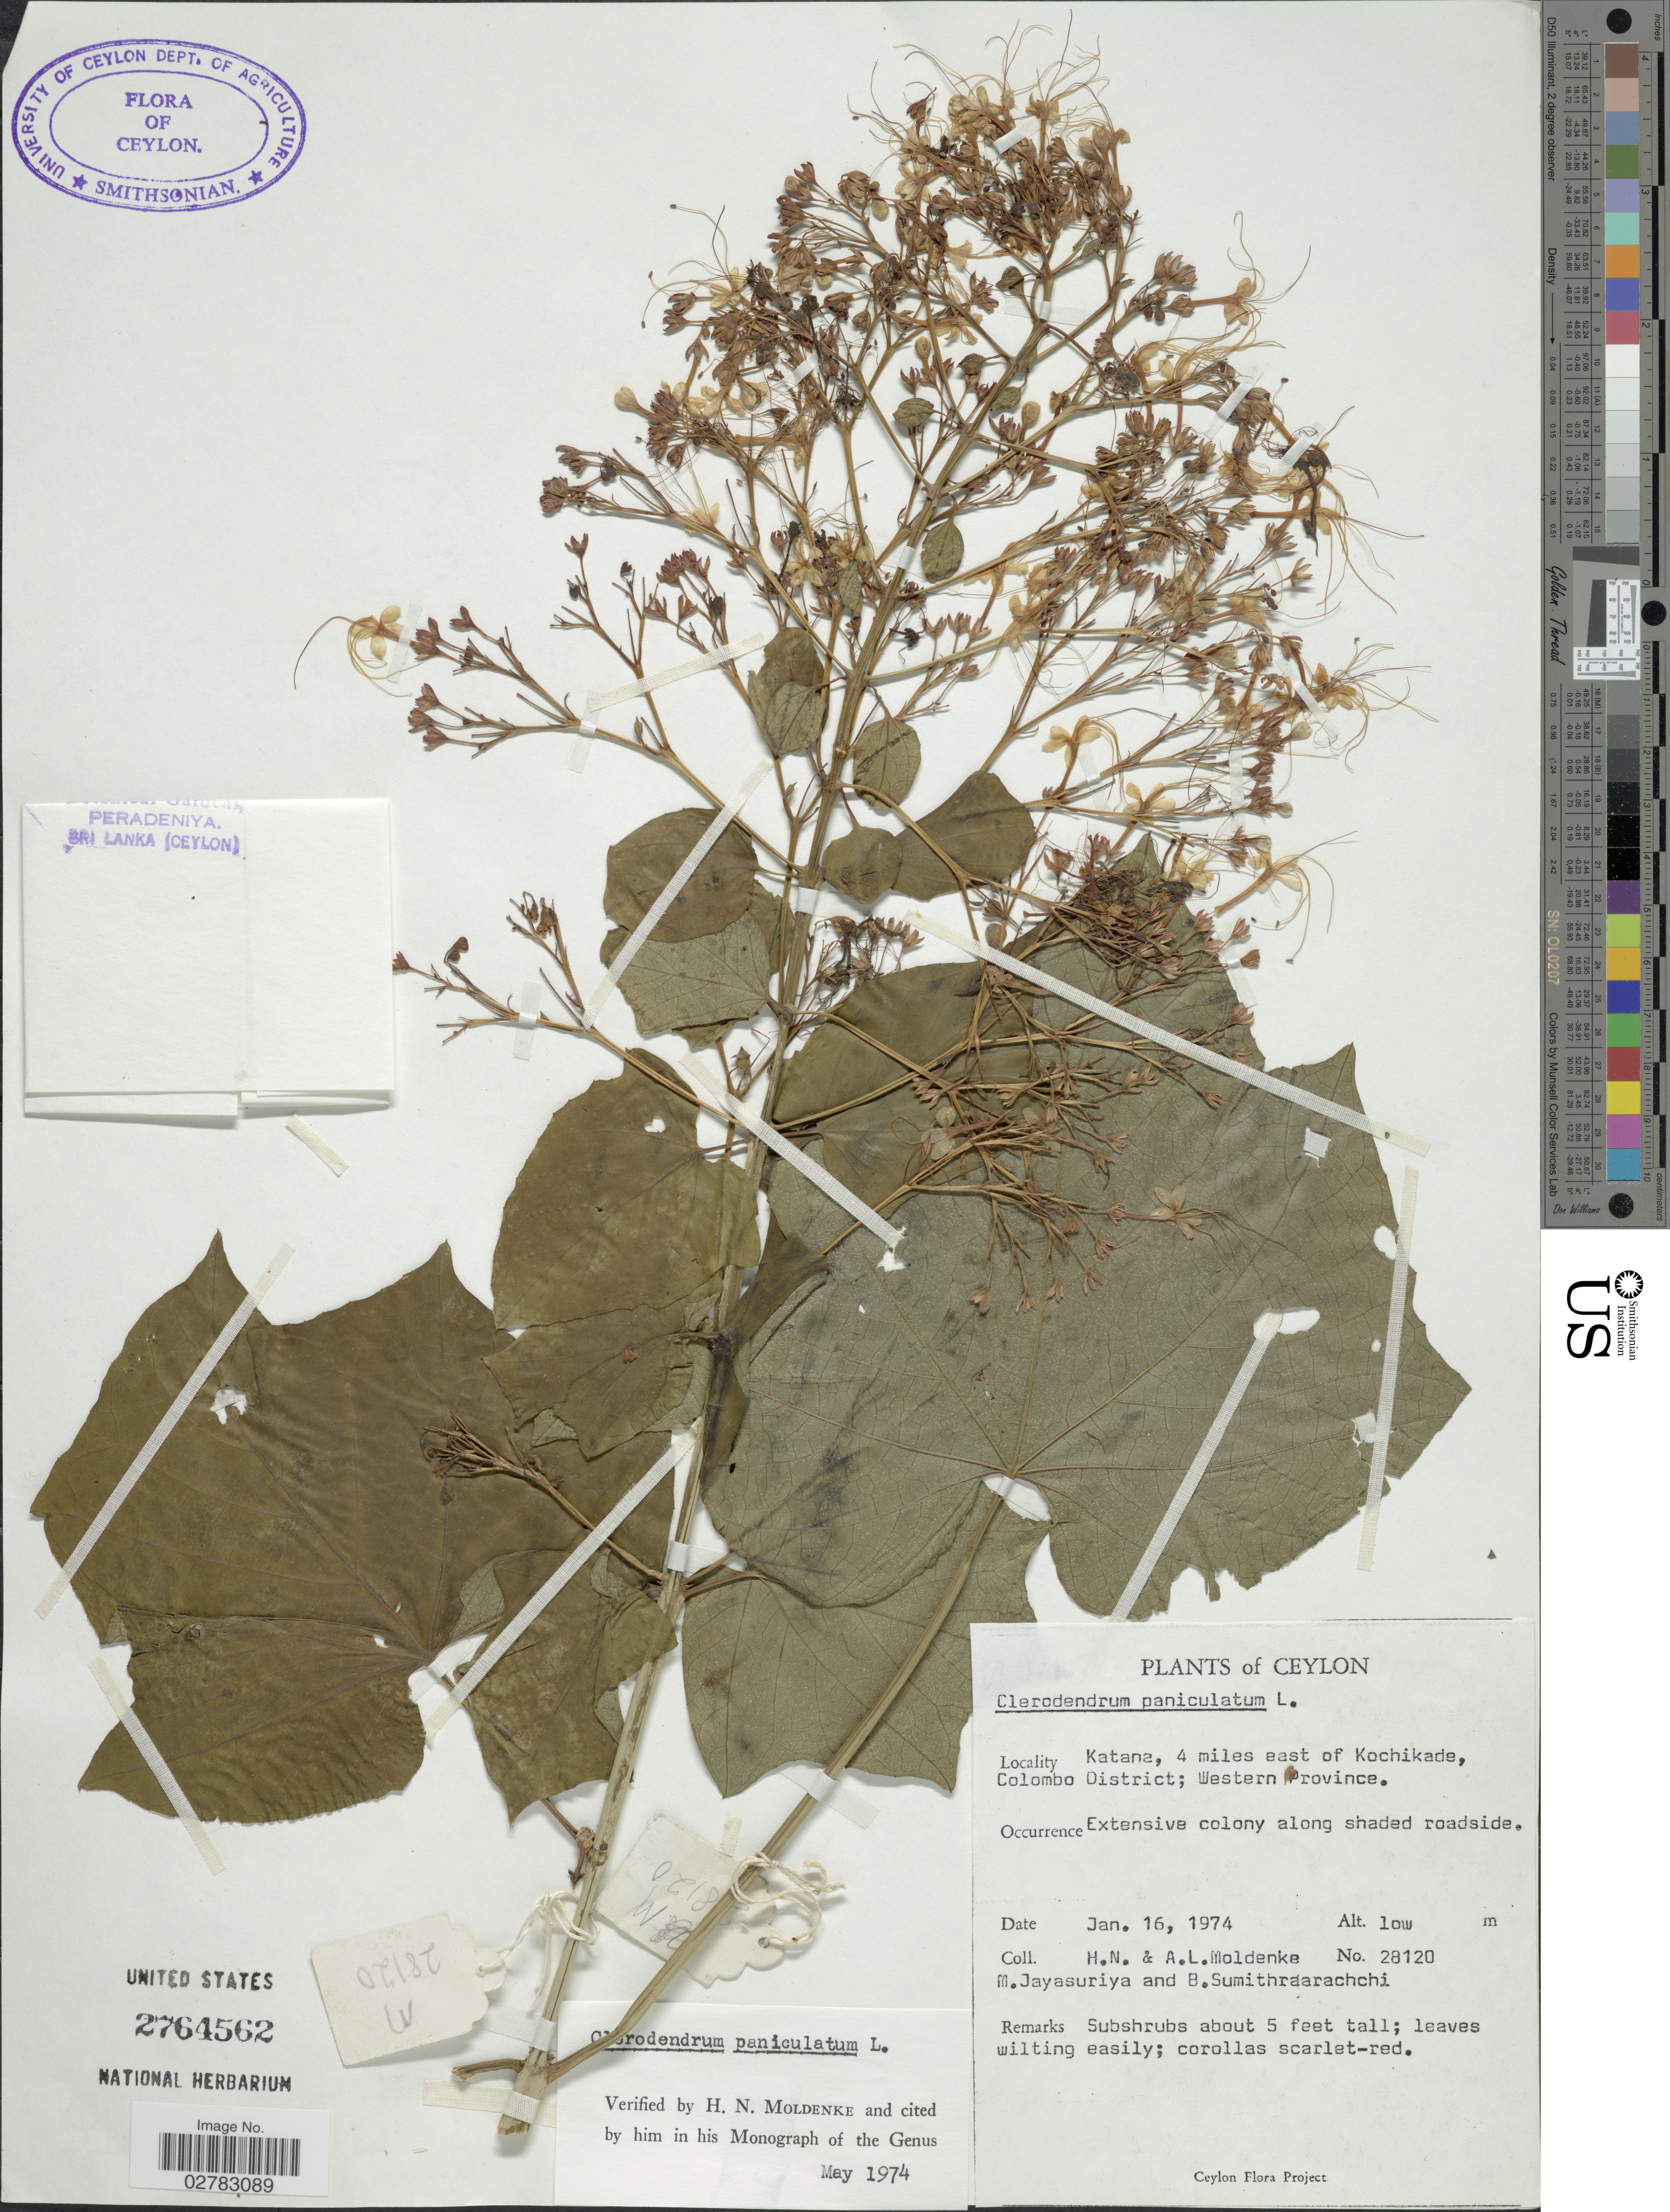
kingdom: Plantae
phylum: Tracheophyta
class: Magnoliopsida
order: Lamiales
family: Lamiaceae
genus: Clerodendrum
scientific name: Clerodendrum paniculatum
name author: L.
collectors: H. N. Moldenke, A. L. Moldenke, M. Jayasuriya & B. Sumithraarachchi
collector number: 28120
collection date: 1974-01-16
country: Sri Lanka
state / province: Western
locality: Ceylon. Katana, 4 miles east of Kochikade, Colombo District.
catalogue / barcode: US 2764562